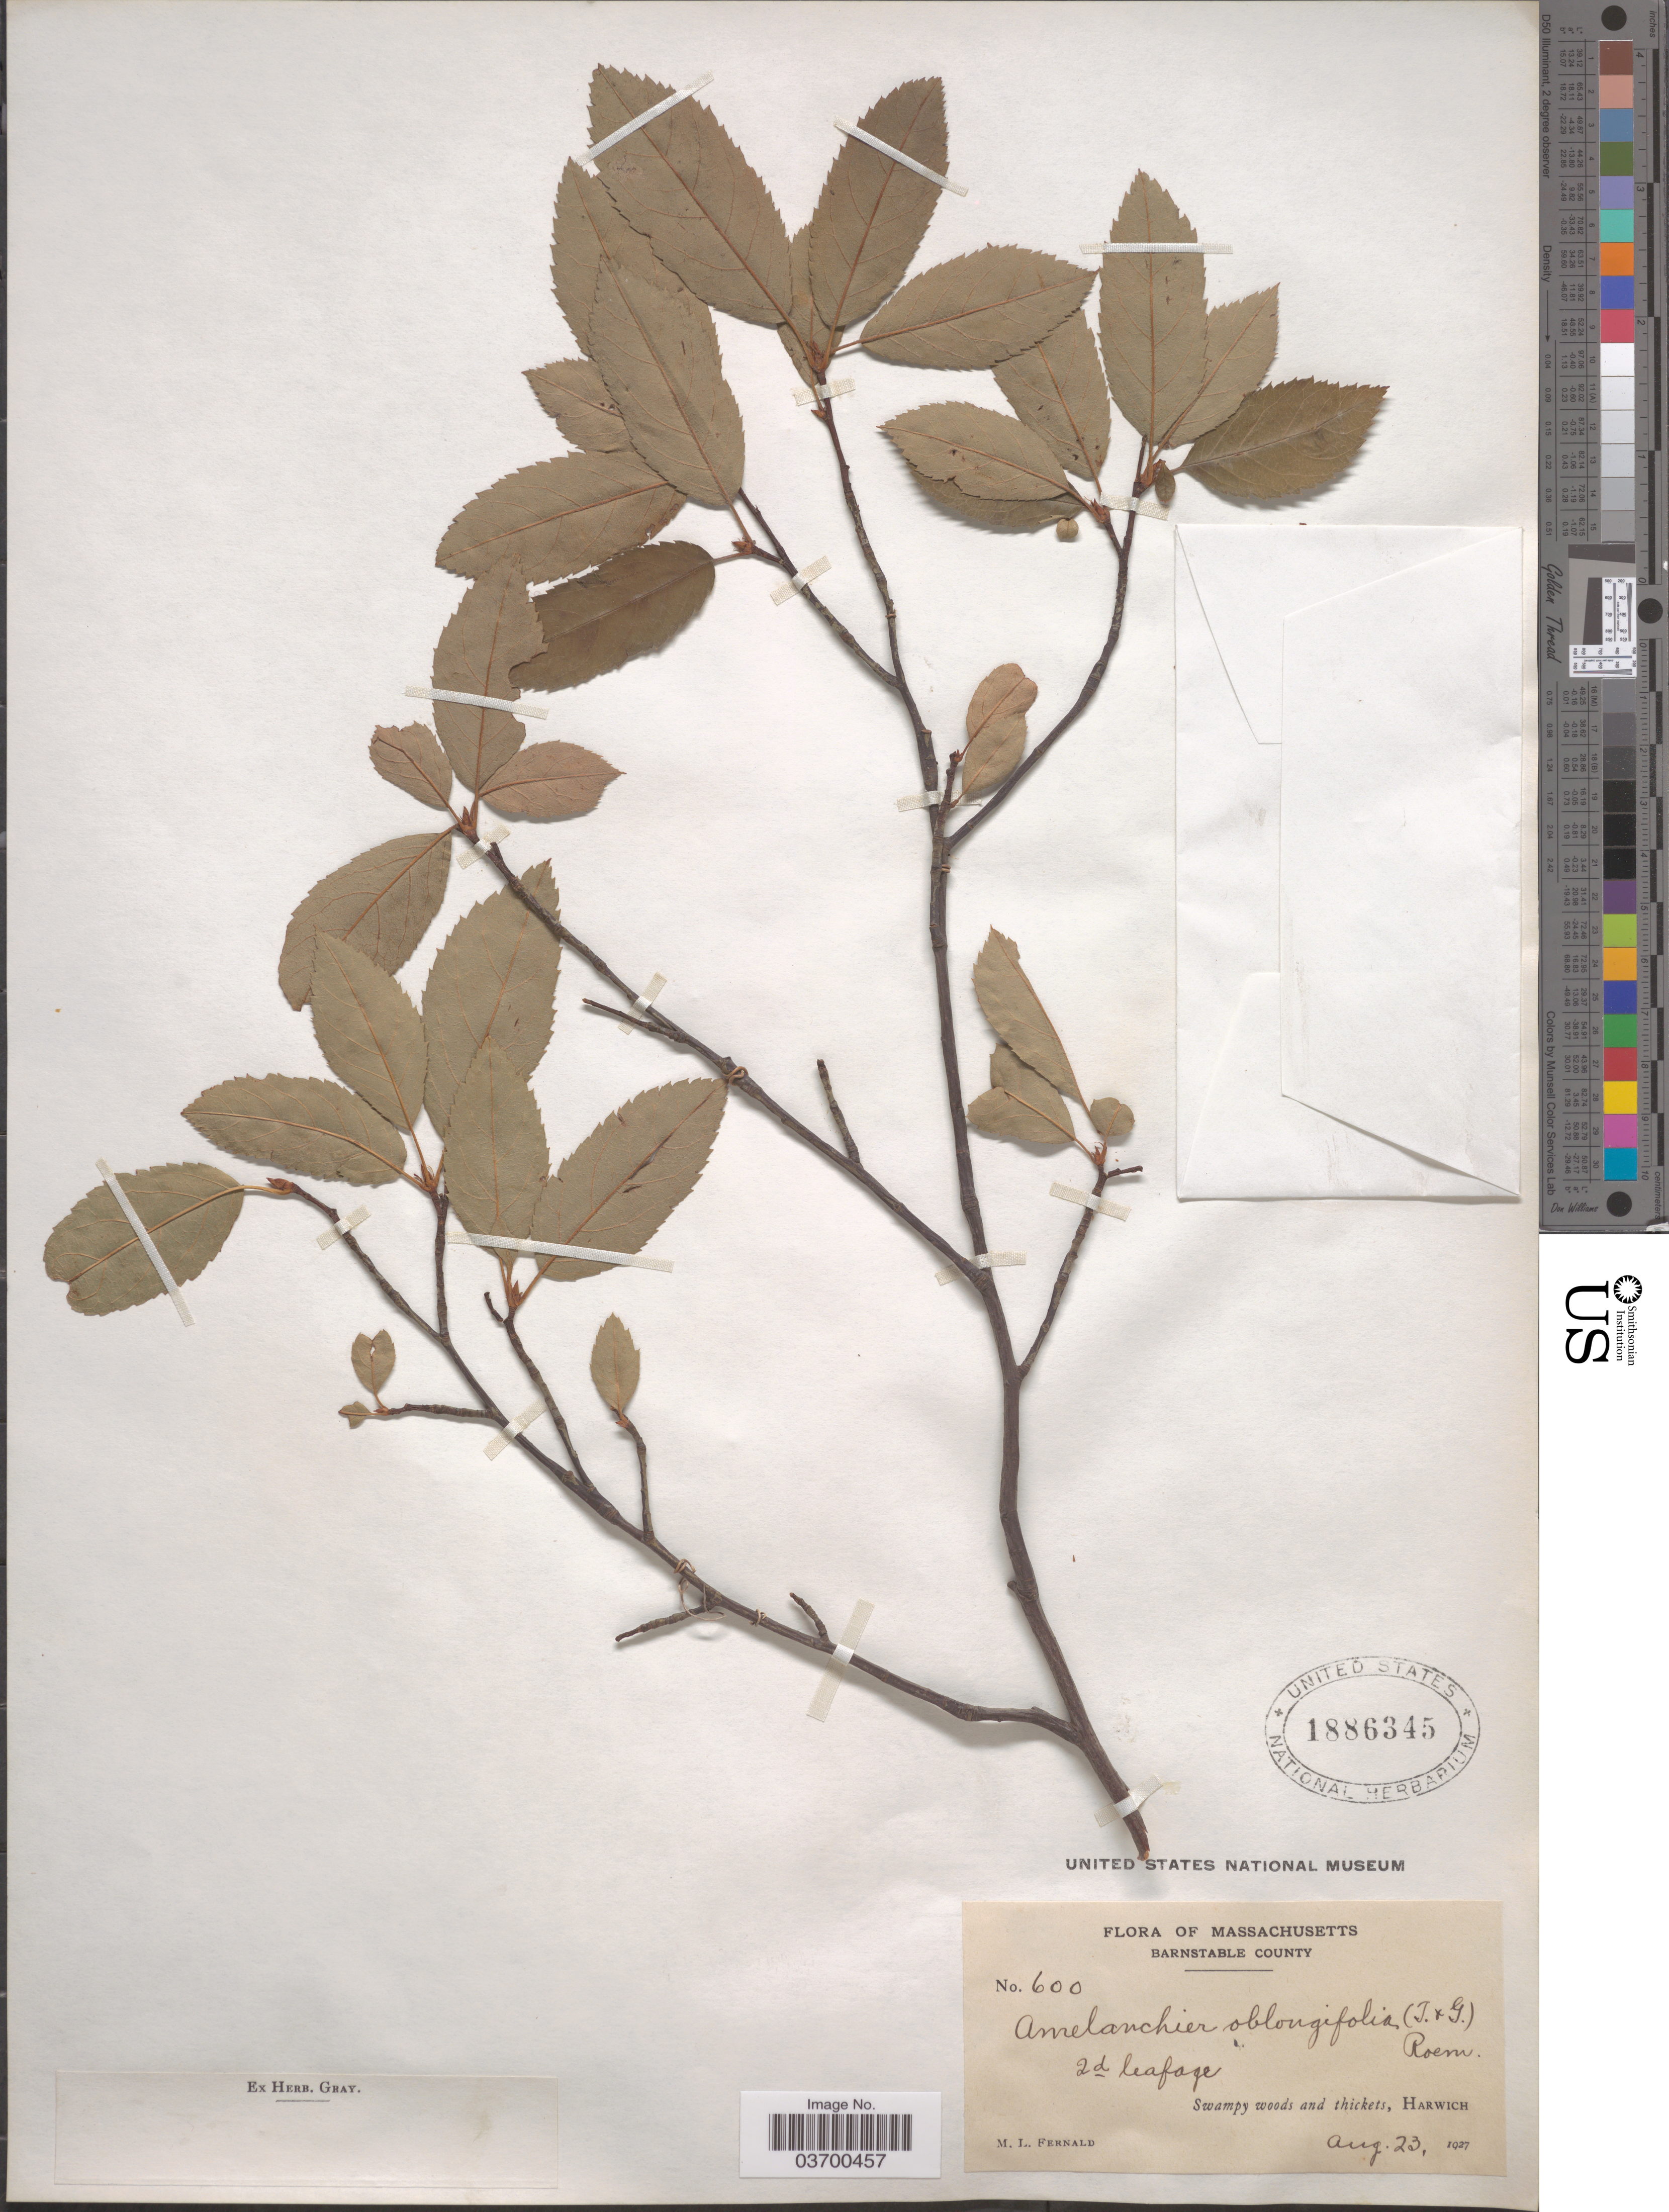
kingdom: Plantae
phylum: Tracheophyta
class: Magnoliopsida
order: Rosales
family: Rosaceae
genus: Amelanchier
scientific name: Amelanchier canadensis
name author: (L.) Medic.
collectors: M. L. Fernald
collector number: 600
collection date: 1927-08-23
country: United States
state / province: Massachusetts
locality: Barnstable County. Swampy woods and thickets, Harwich.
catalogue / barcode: US 1886345